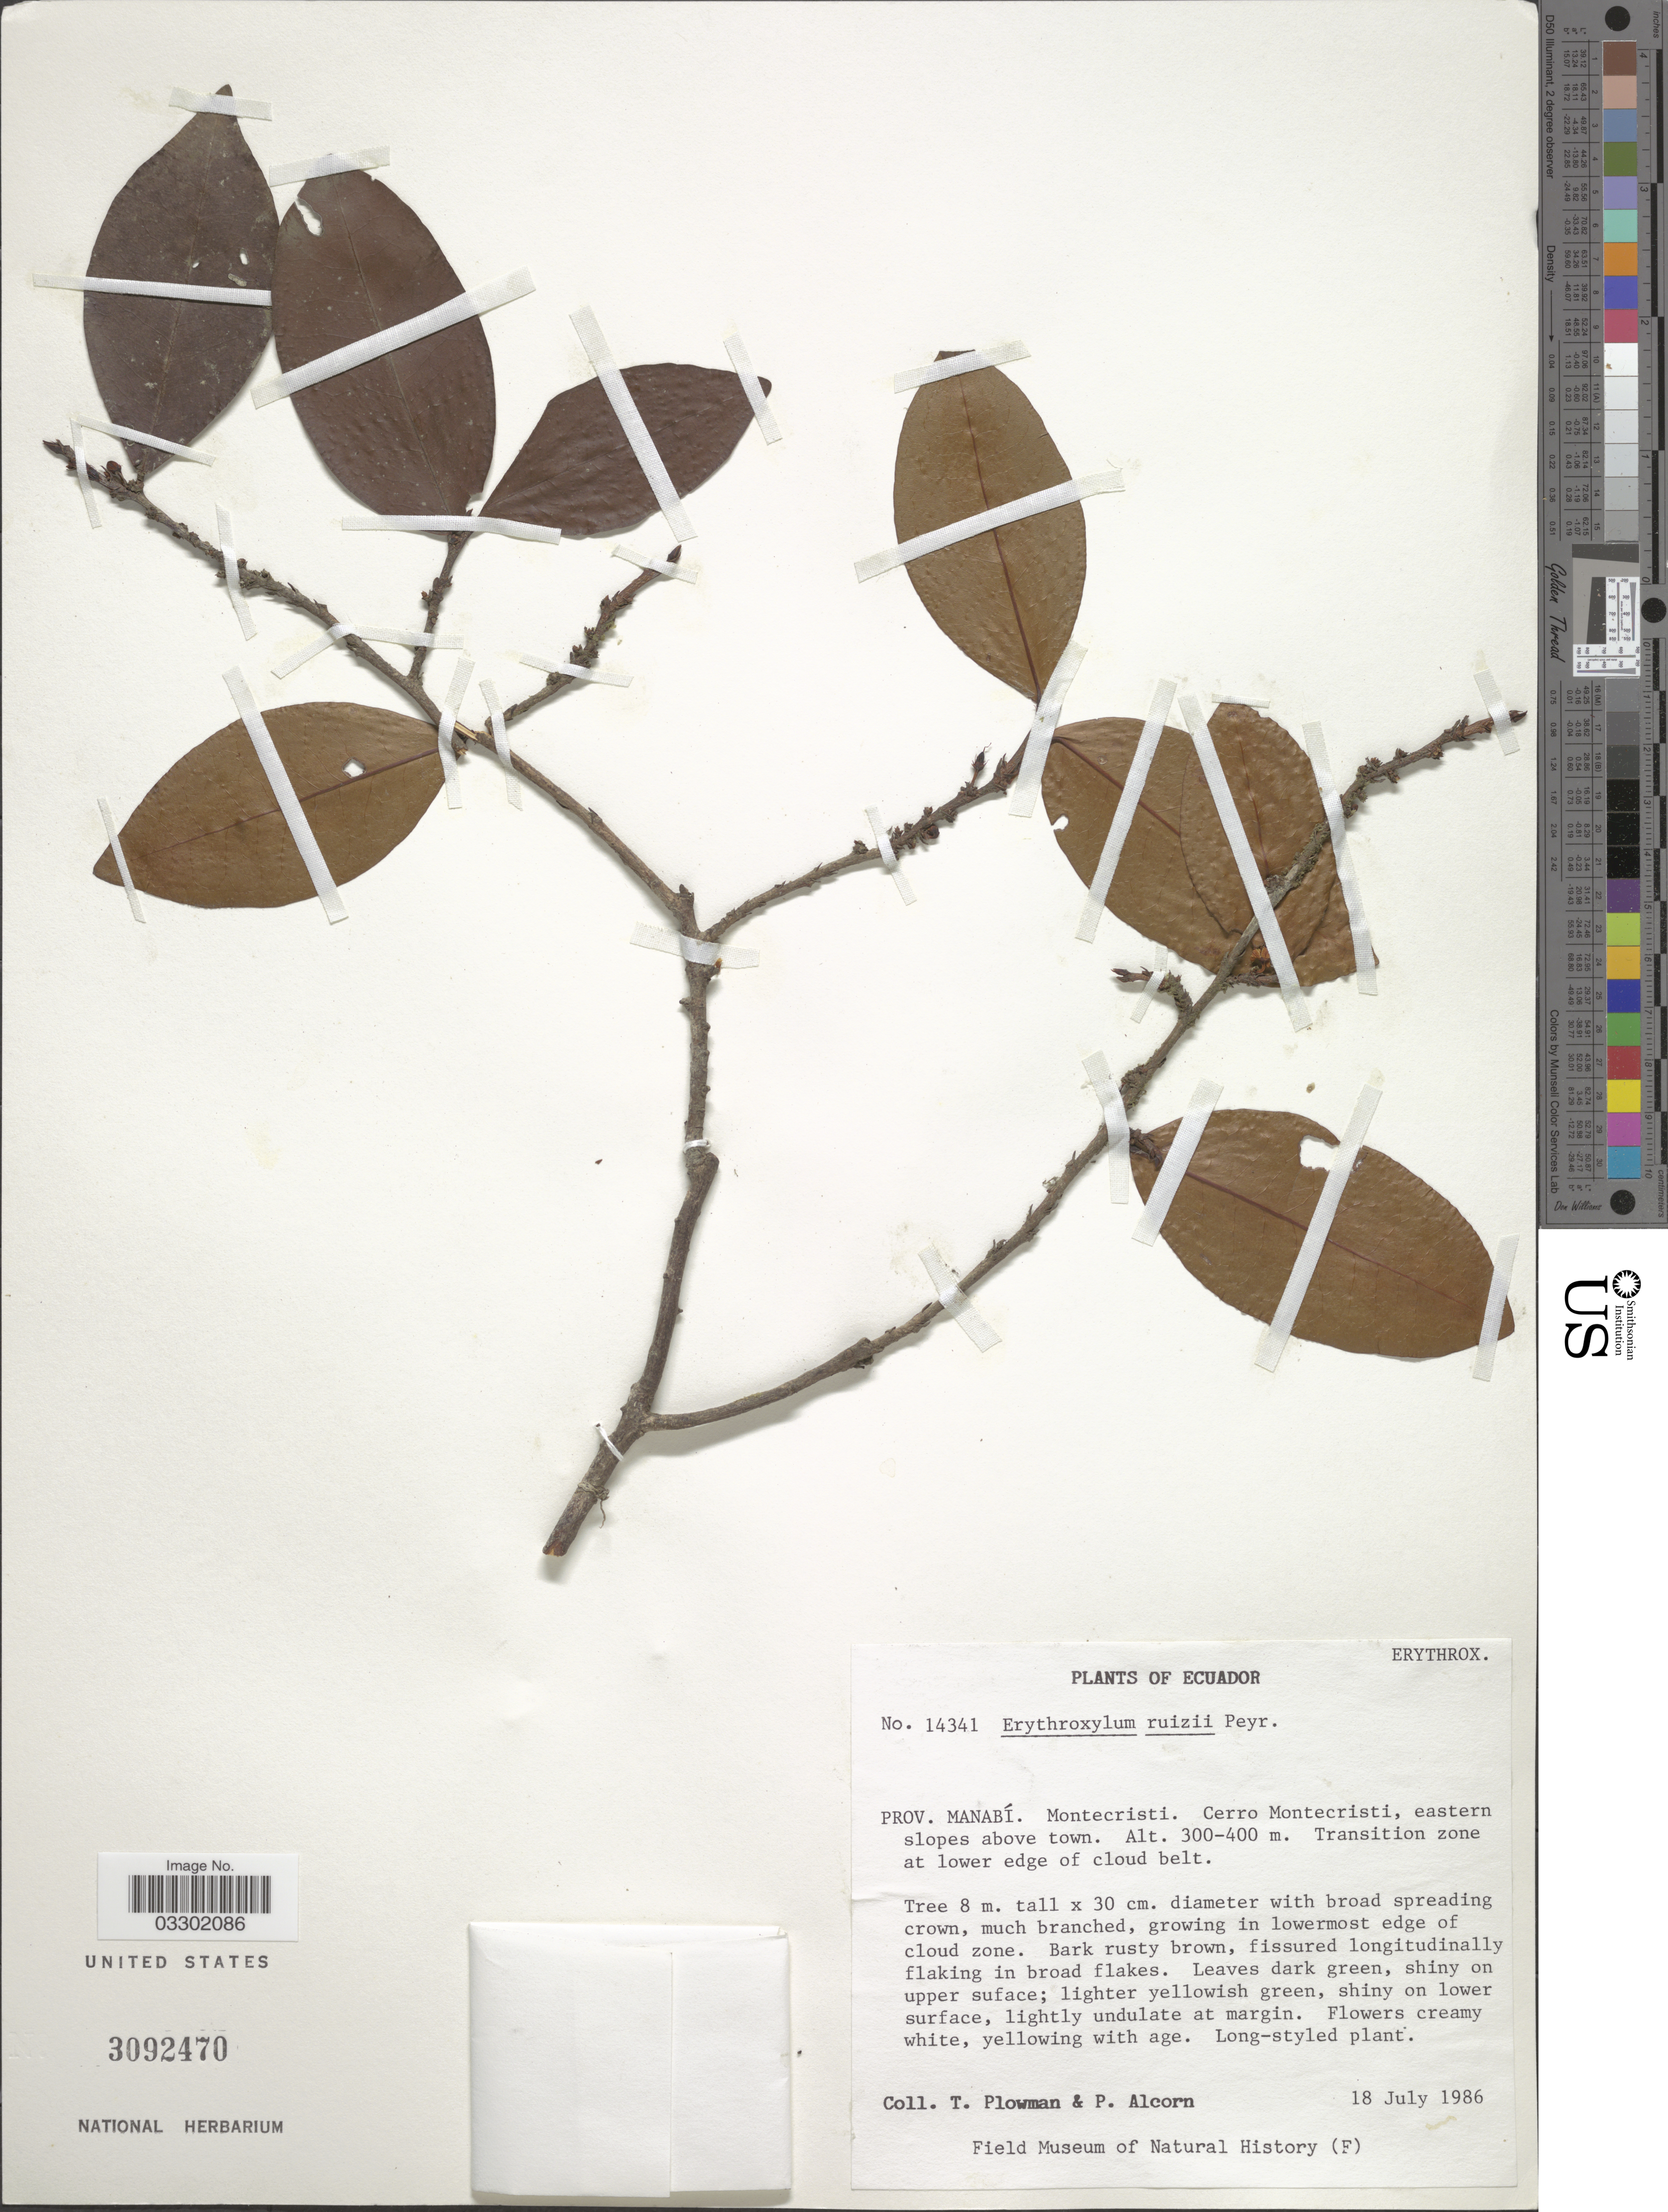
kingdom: Plantae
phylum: Tracheophyta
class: Magnoliopsida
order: Malpighiales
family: Erythroxylaceae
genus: Erythroxylum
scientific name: Erythroxylum ruizii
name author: Peyr.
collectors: T. Plowman & P. Alcorn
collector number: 14341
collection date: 1986-07-18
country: Ecuador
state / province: Manabí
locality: Montecristi. Cerro Montecristi, eastern slopes above town. Transition zone at lower edge of cloud belt.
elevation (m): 300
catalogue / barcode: US 3092470